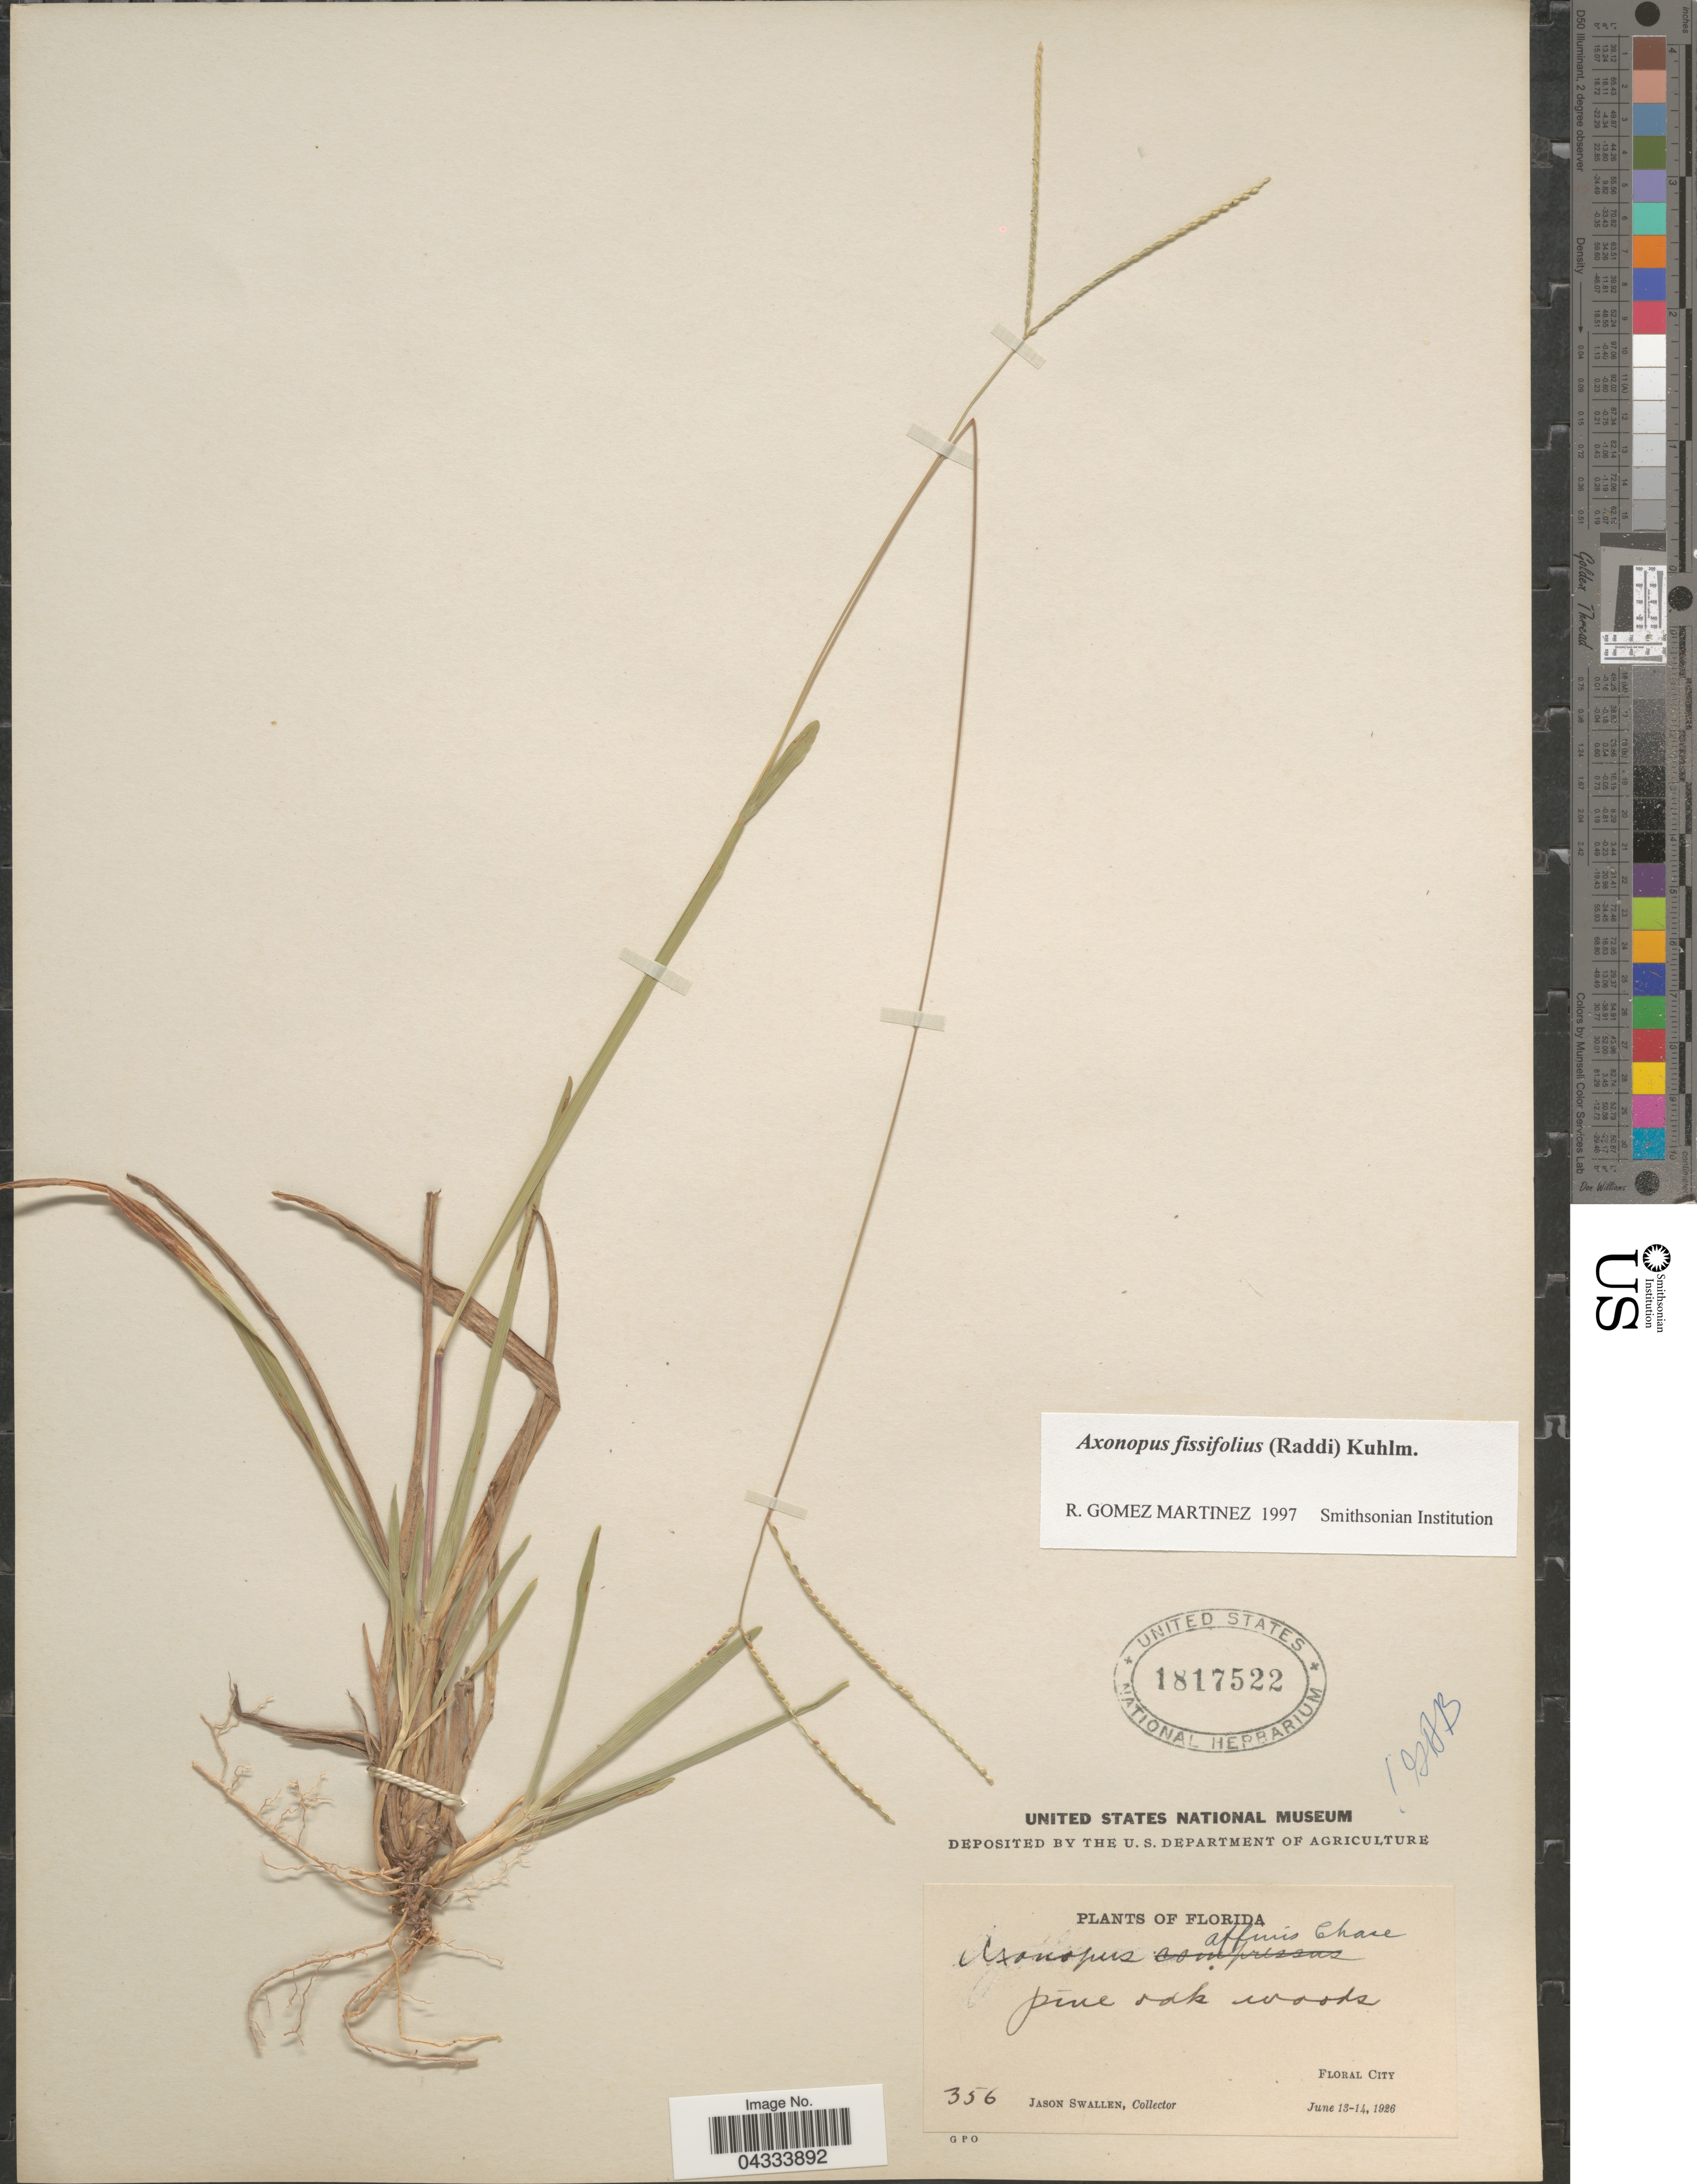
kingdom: Plantae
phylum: Tracheophyta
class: Liliopsida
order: Poales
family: Poaceae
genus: Axonopus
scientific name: Axonopus fissifolius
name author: (Raddi) Kuhlm.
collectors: J. R. Swallen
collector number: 356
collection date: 1926-06-13/1926-06-14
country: United States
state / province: Florida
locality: Floral City.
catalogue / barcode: US 1817522